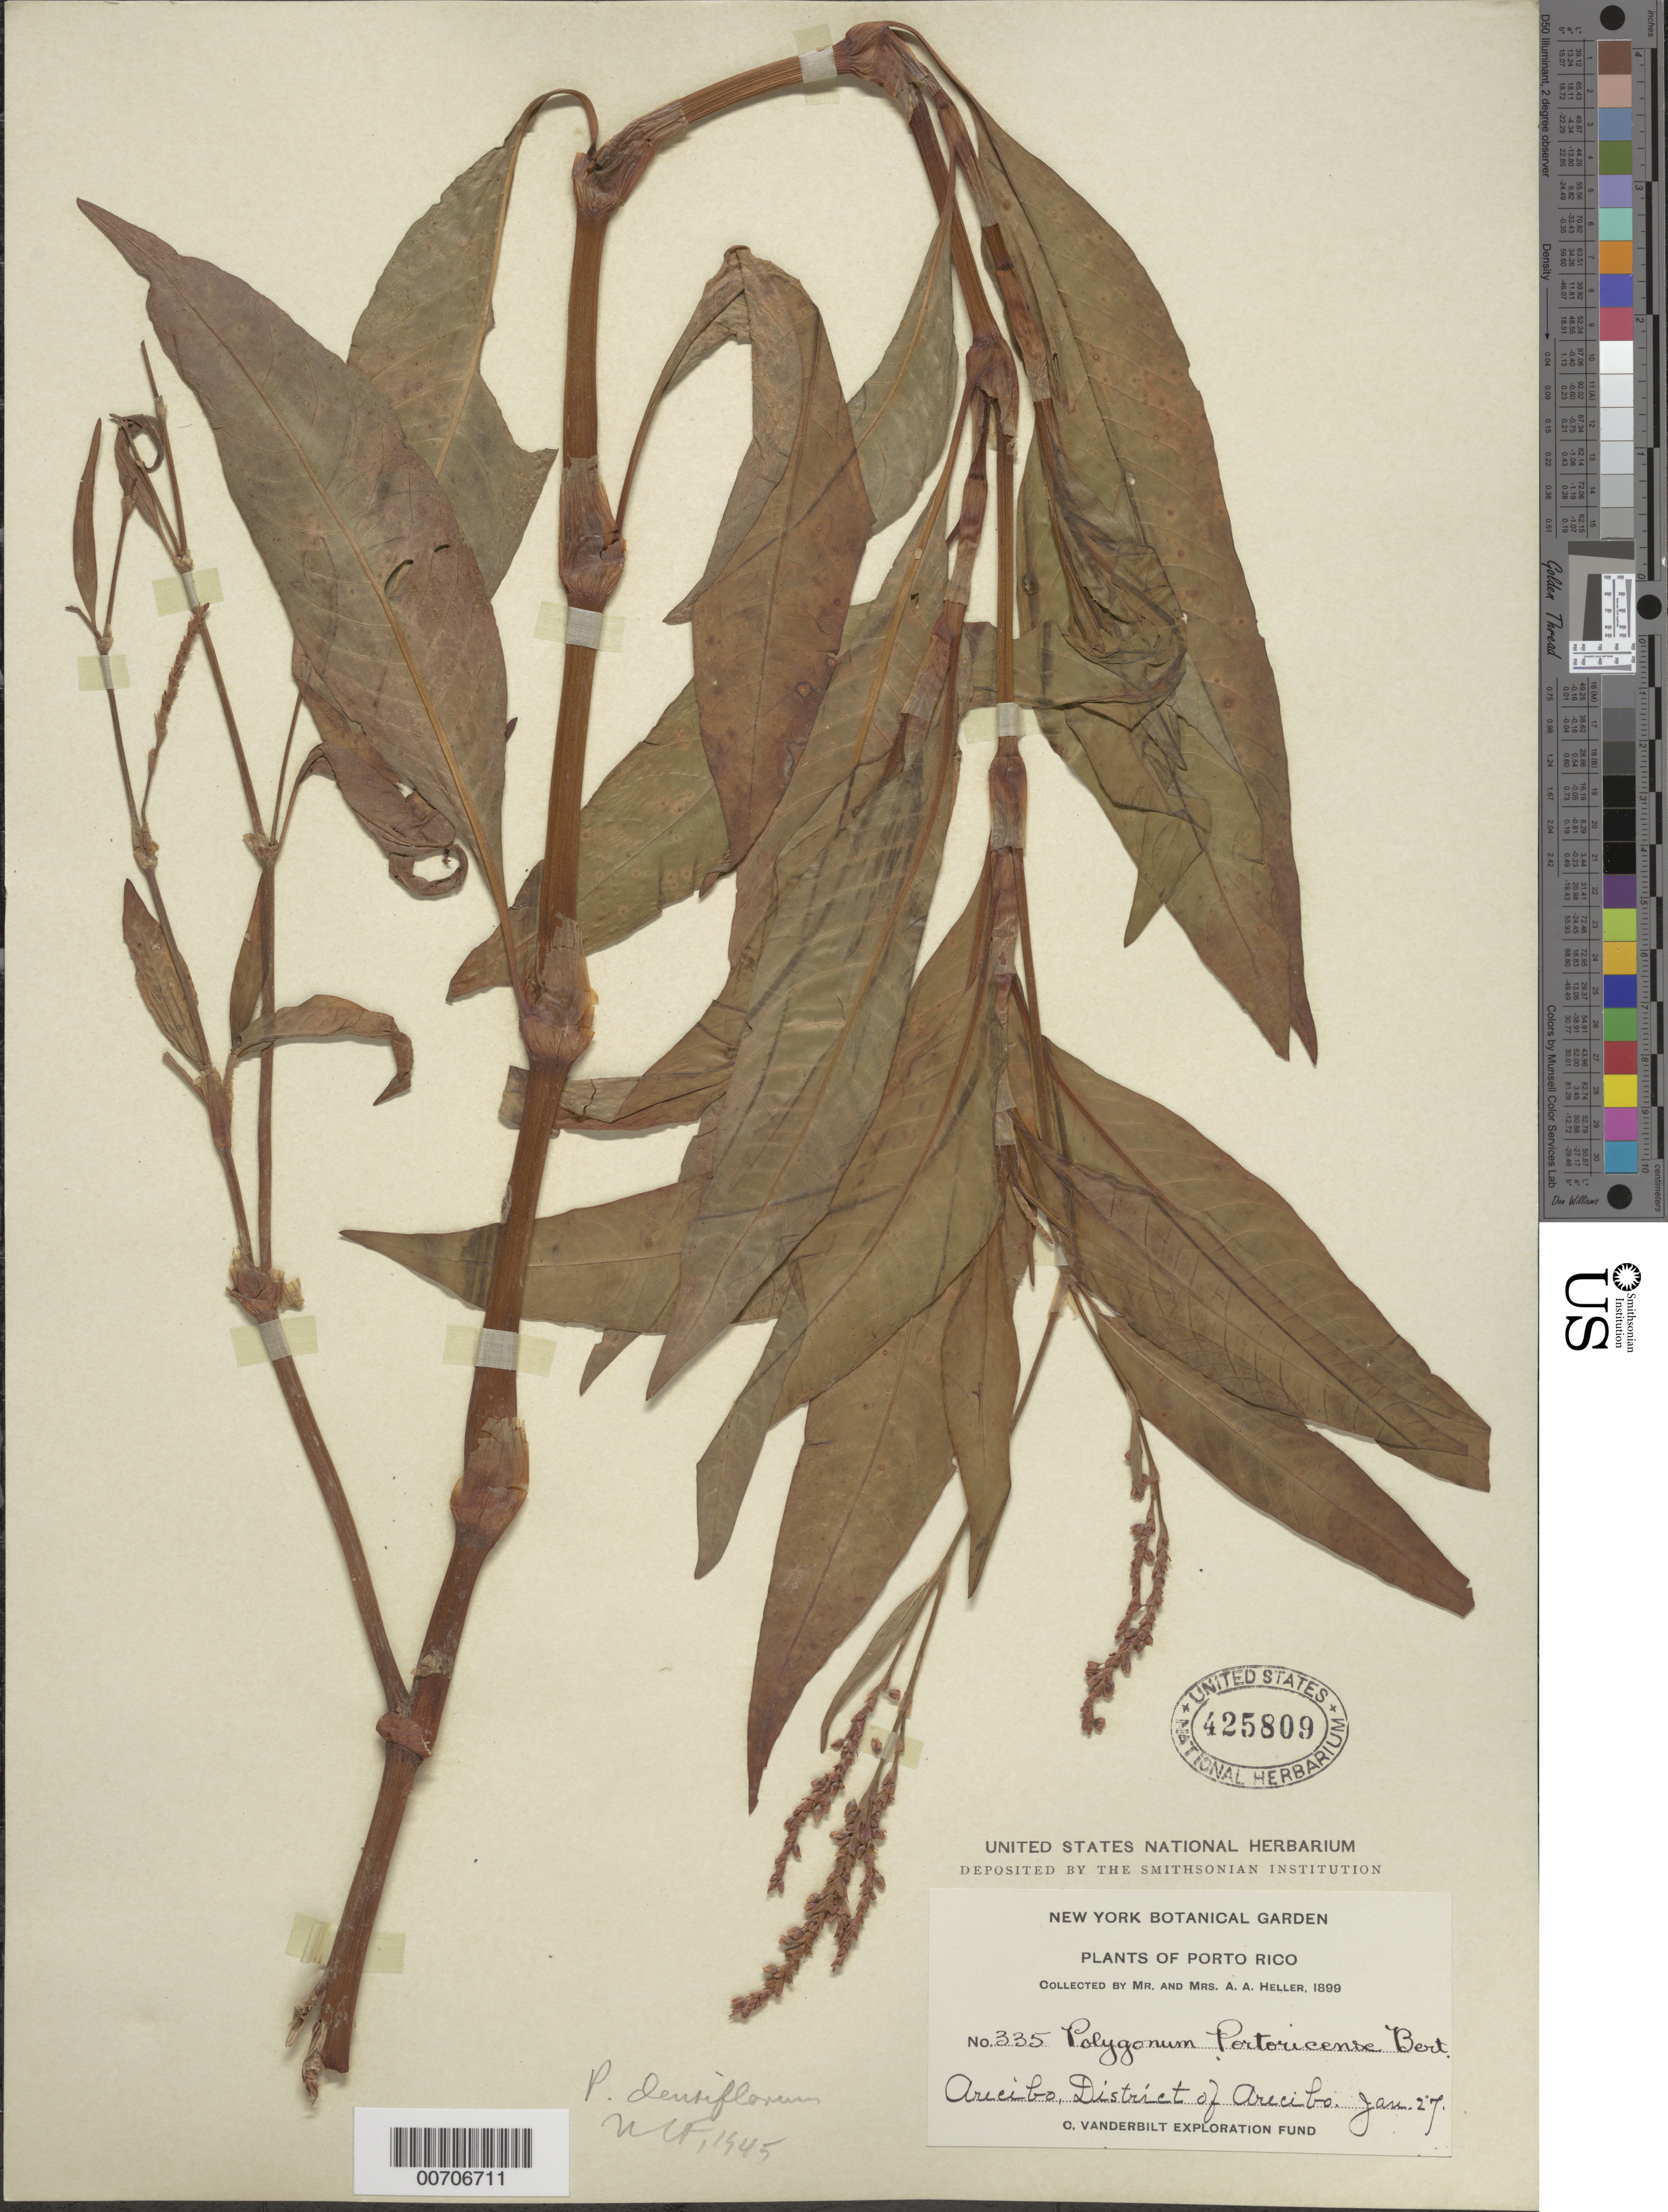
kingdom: Plantae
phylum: Tracheophyta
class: Magnoliopsida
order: Caryophyllales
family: Polygonaceae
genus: Persicaria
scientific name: Persicaria sp.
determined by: Atha, D. E.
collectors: A. A. Heller & -- Heller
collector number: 335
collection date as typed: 27 Jan 1899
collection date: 1899-01-27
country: Puerto Rico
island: Greater Antilles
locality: Arecibo, District of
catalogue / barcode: US 425809